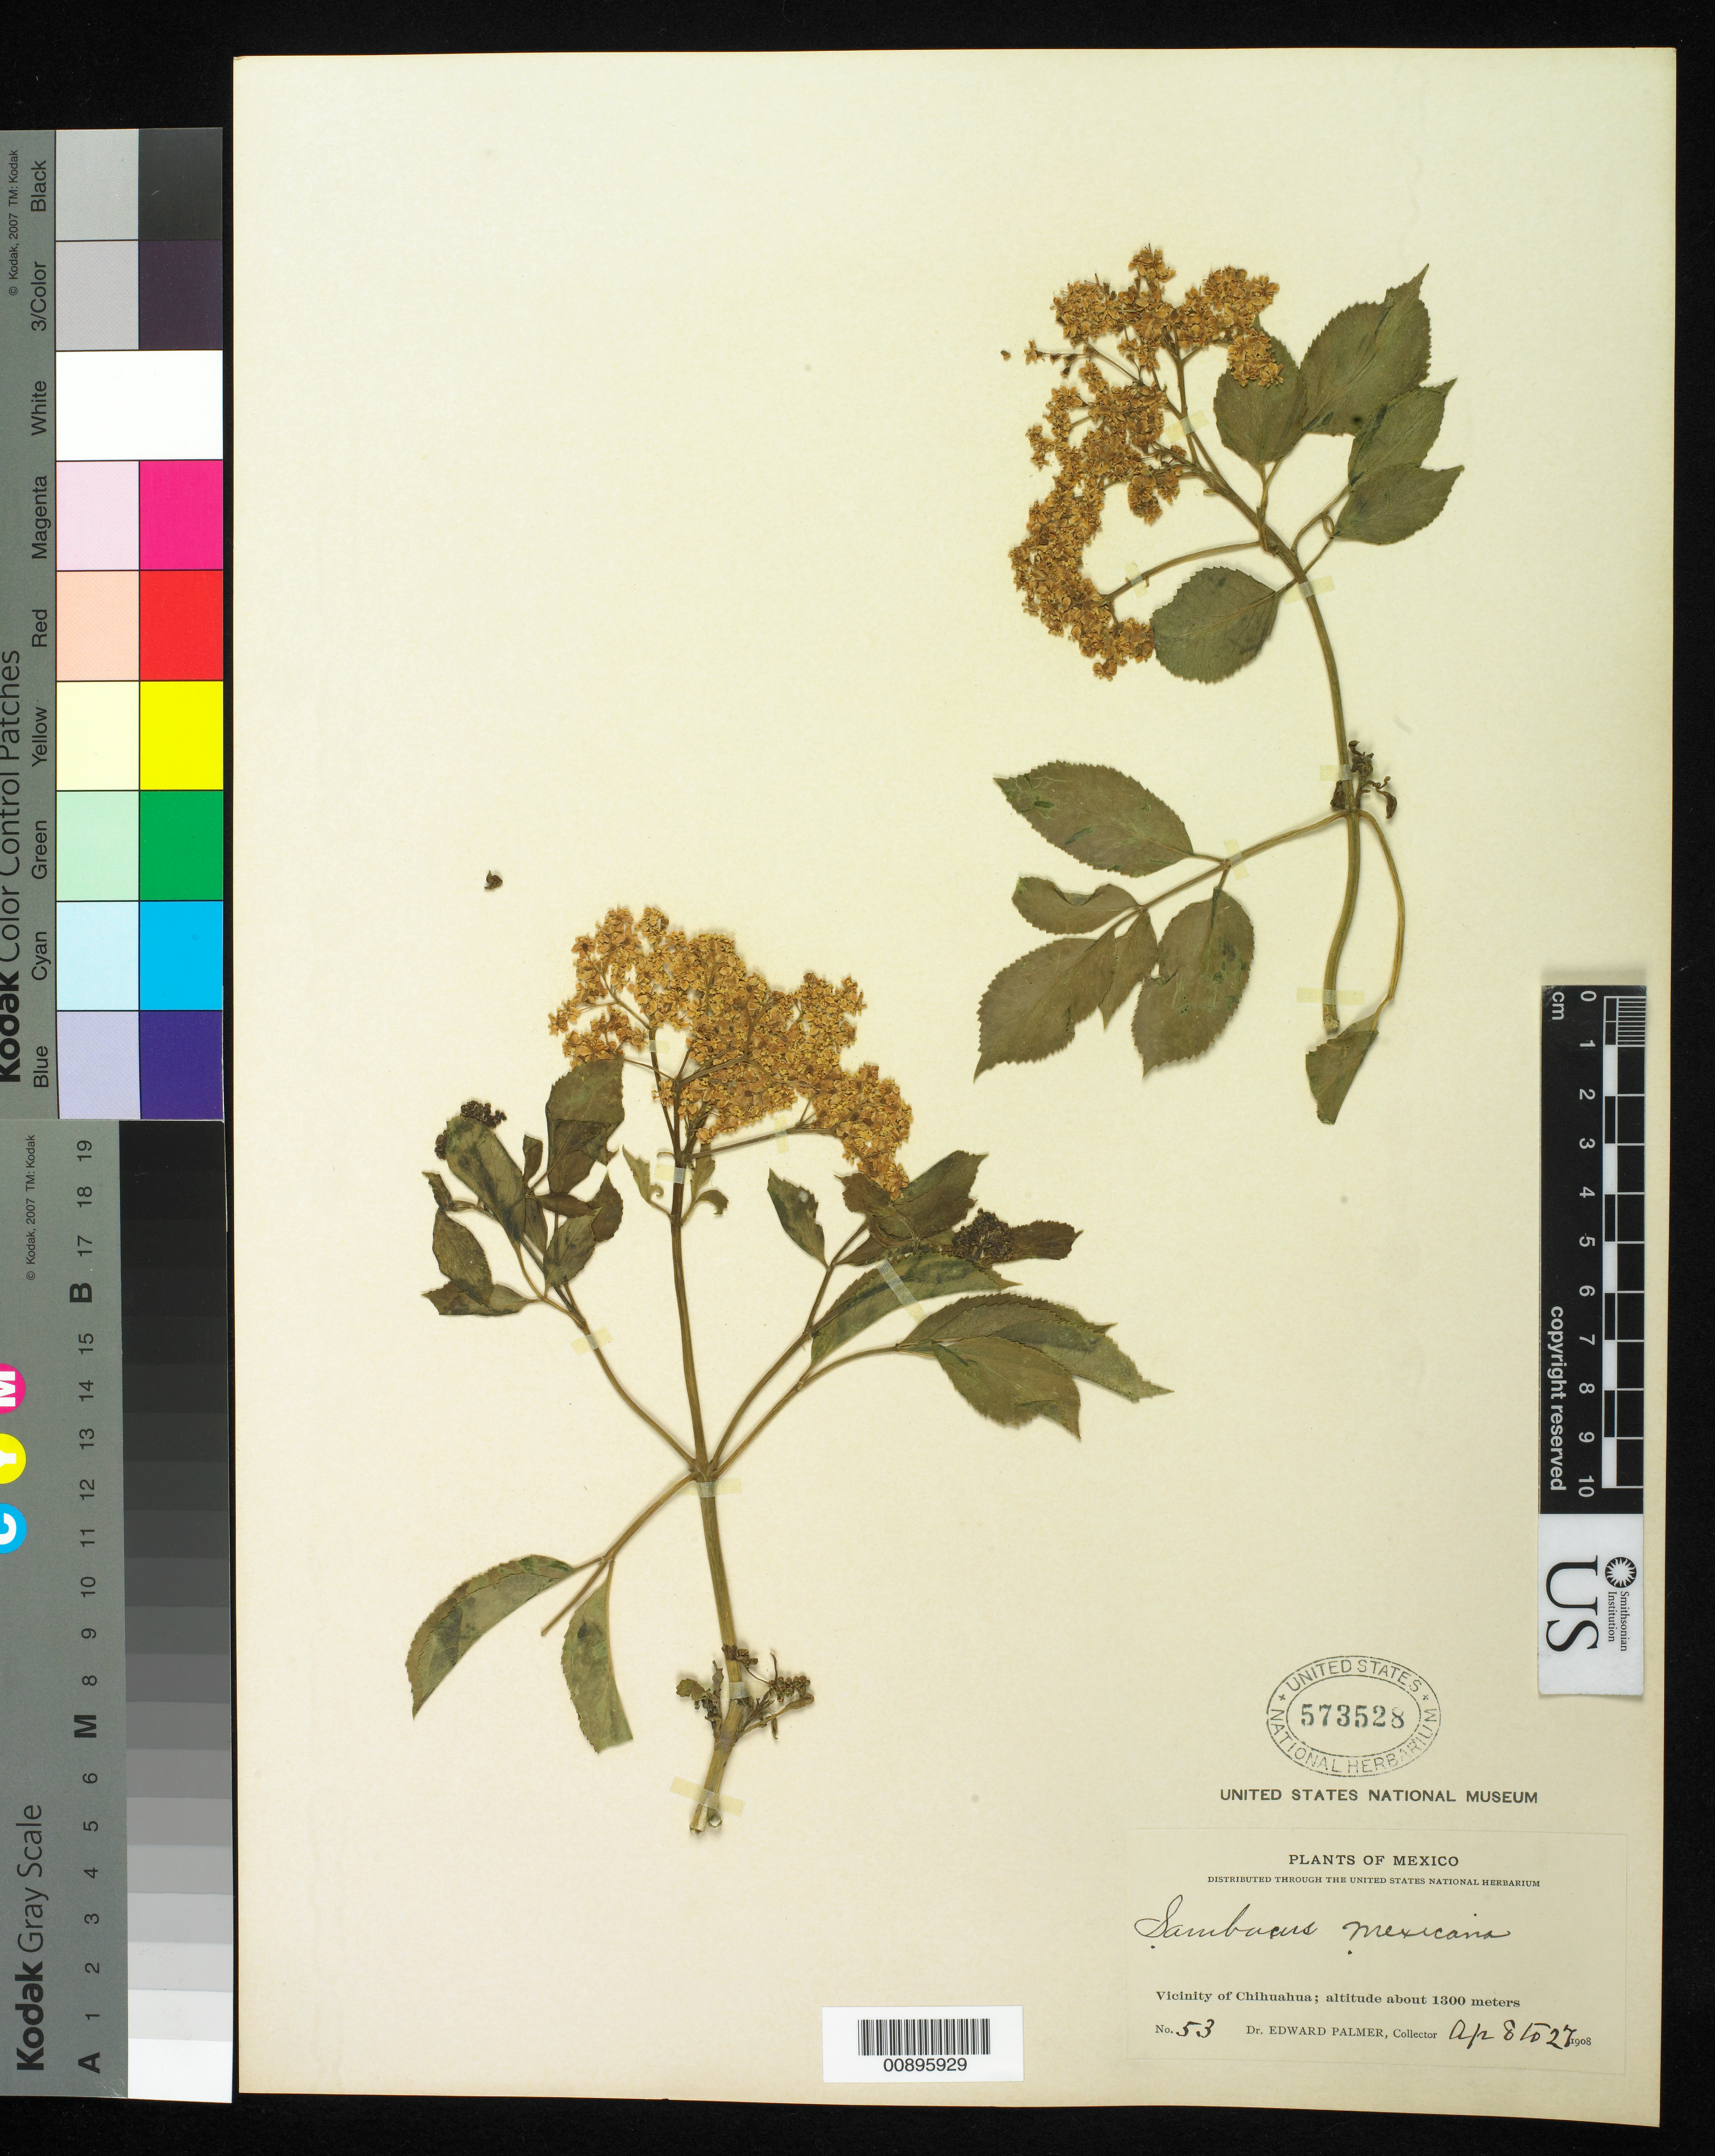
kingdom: Plantae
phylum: Tracheophyta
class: Magnoliopsida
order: Dipsacales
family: Viburnaceae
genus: Sambucus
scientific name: Sambucus mexicana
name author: C. Presl ex DC.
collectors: E. Palmer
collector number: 53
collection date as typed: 08 Apr 1908 to 27 Apr 1908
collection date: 1908-04-08/1908-04-27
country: Mexico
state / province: Chihuahua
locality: Vicinity of Chihuahua.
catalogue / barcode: US 573528